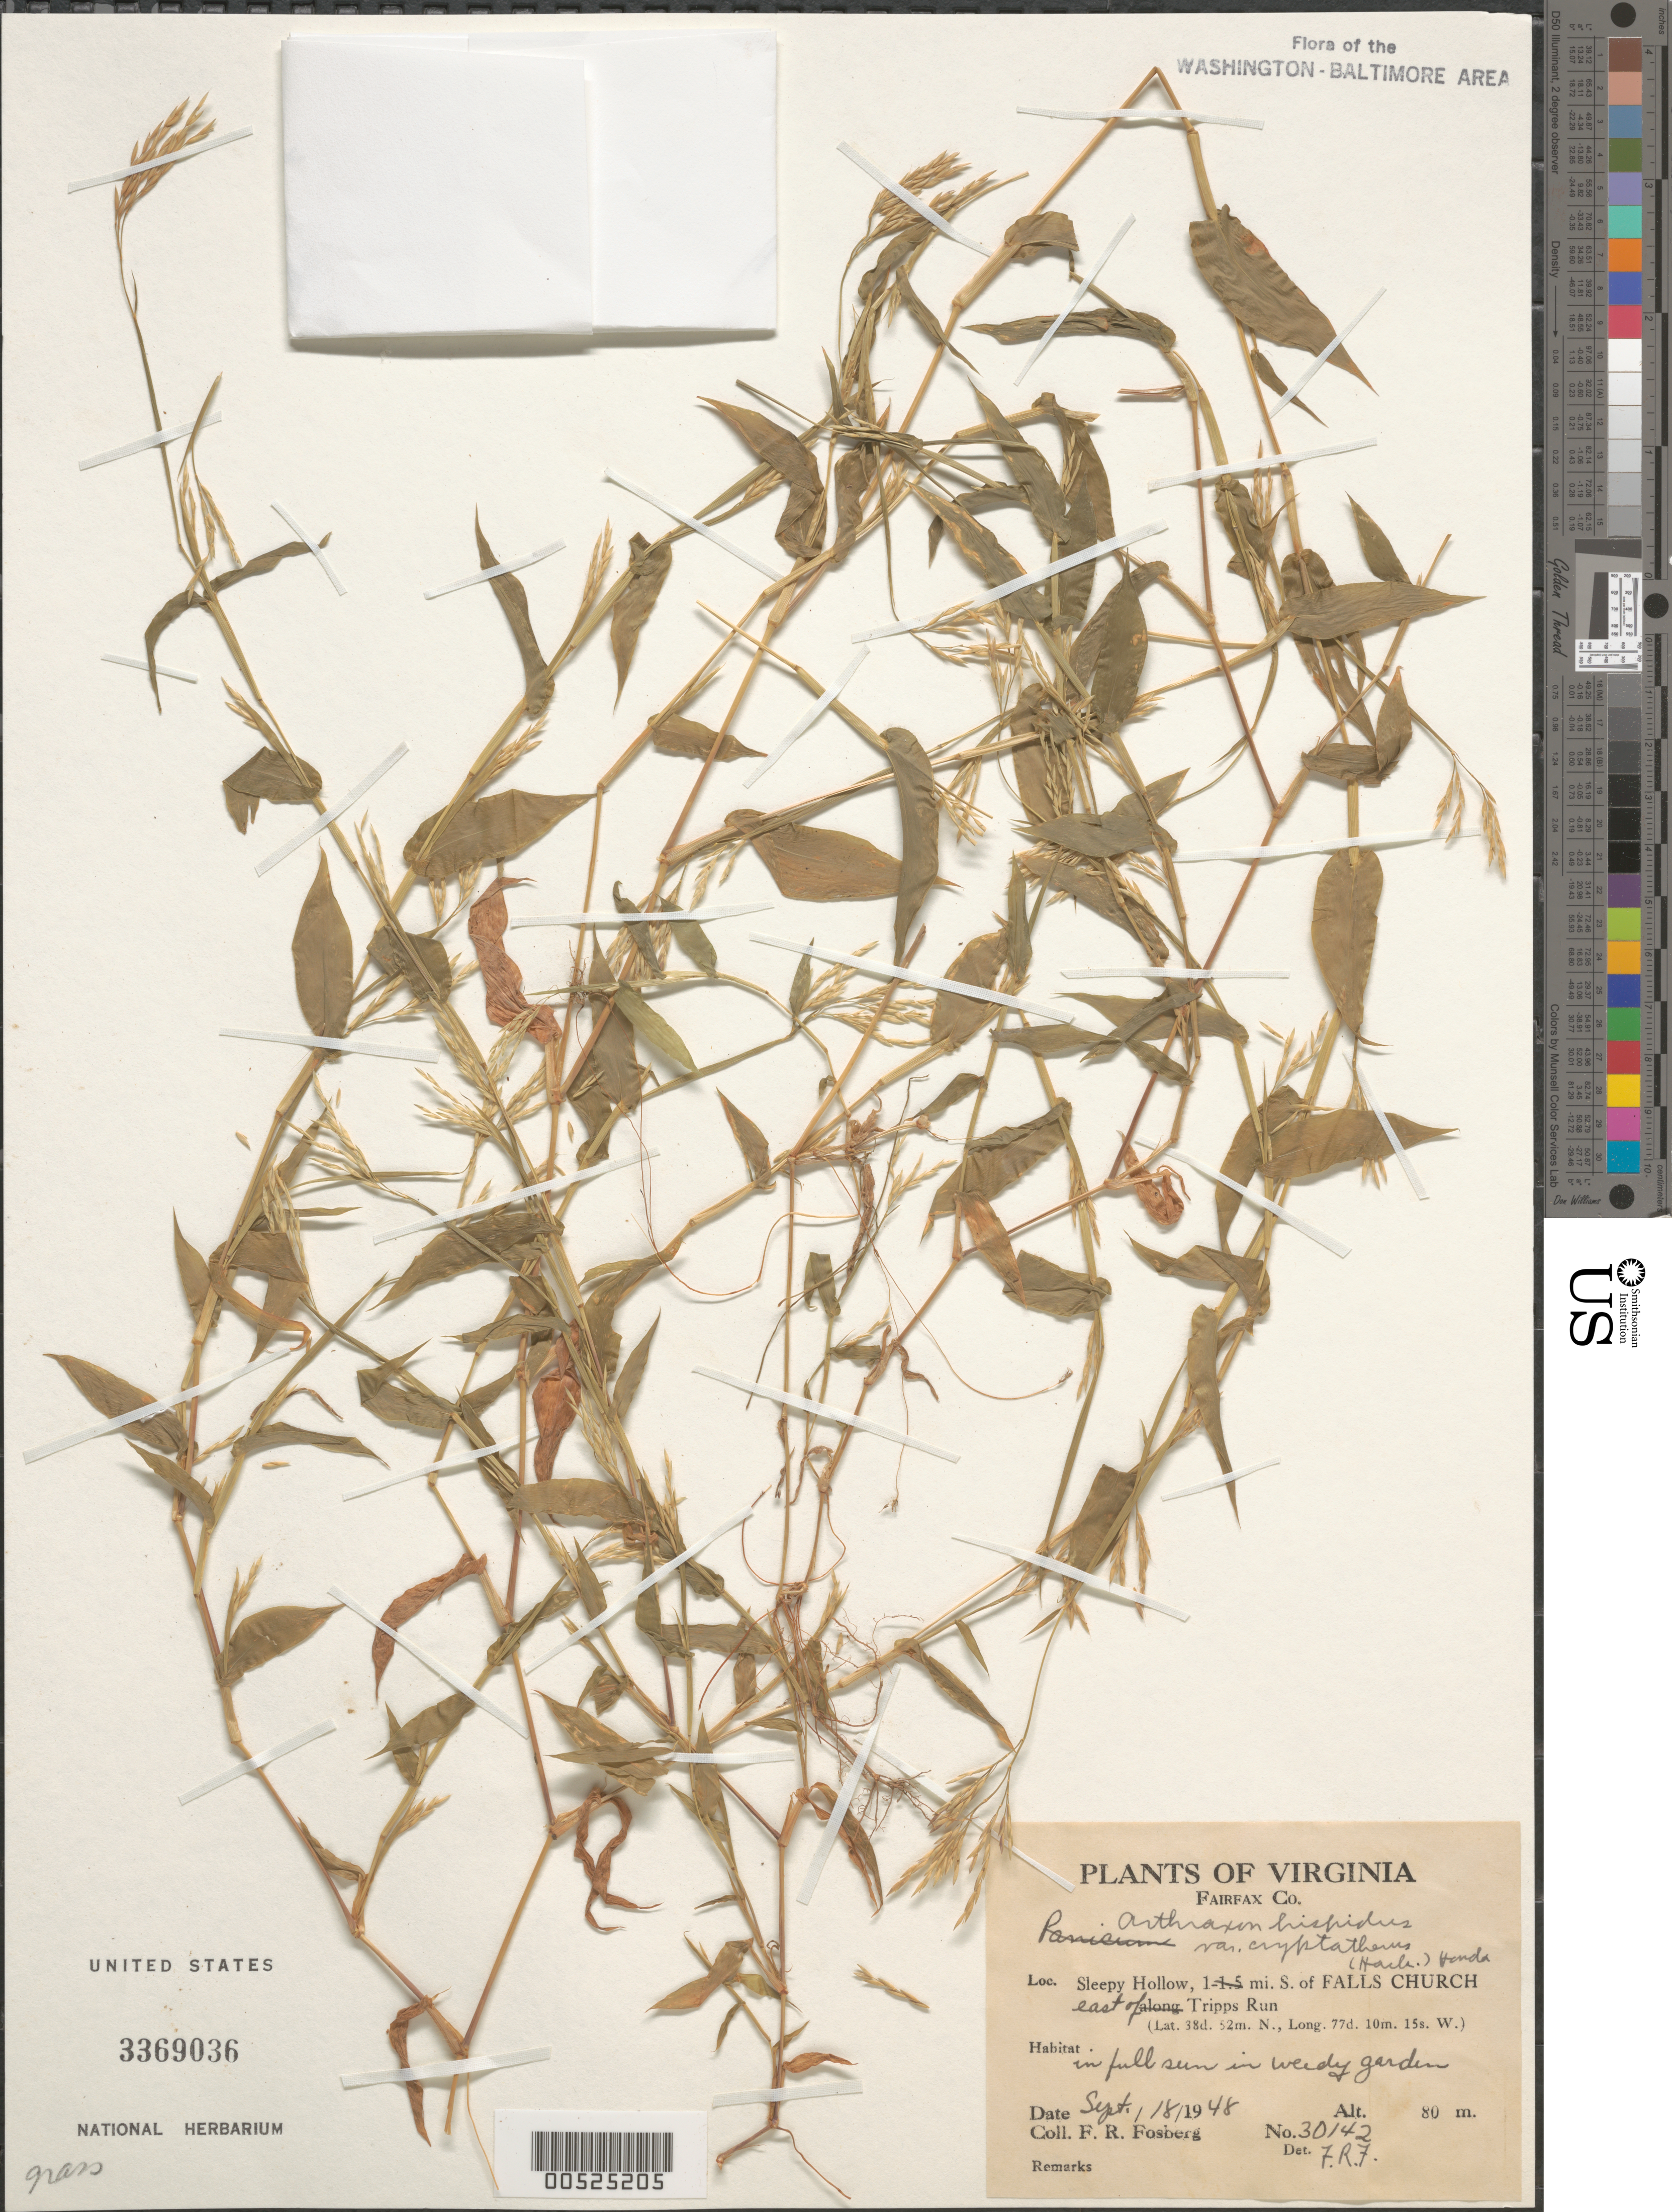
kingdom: Plantae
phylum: Tracheophyta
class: Liliopsida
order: Poales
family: Poaceae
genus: Arthraxon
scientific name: Arthraxon hispidus var. cryptatherus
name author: (Hack.) Honda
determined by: Fosberg, F. R.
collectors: F. R. Fosberg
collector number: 30142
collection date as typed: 18 Sep 1948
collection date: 1948-09-18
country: United States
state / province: Virginia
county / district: Fairfax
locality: Sleepy Hollow, 1 mi. S of Falls Church E of Tripps Run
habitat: In full sun in weedy garden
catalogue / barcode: US 3369036